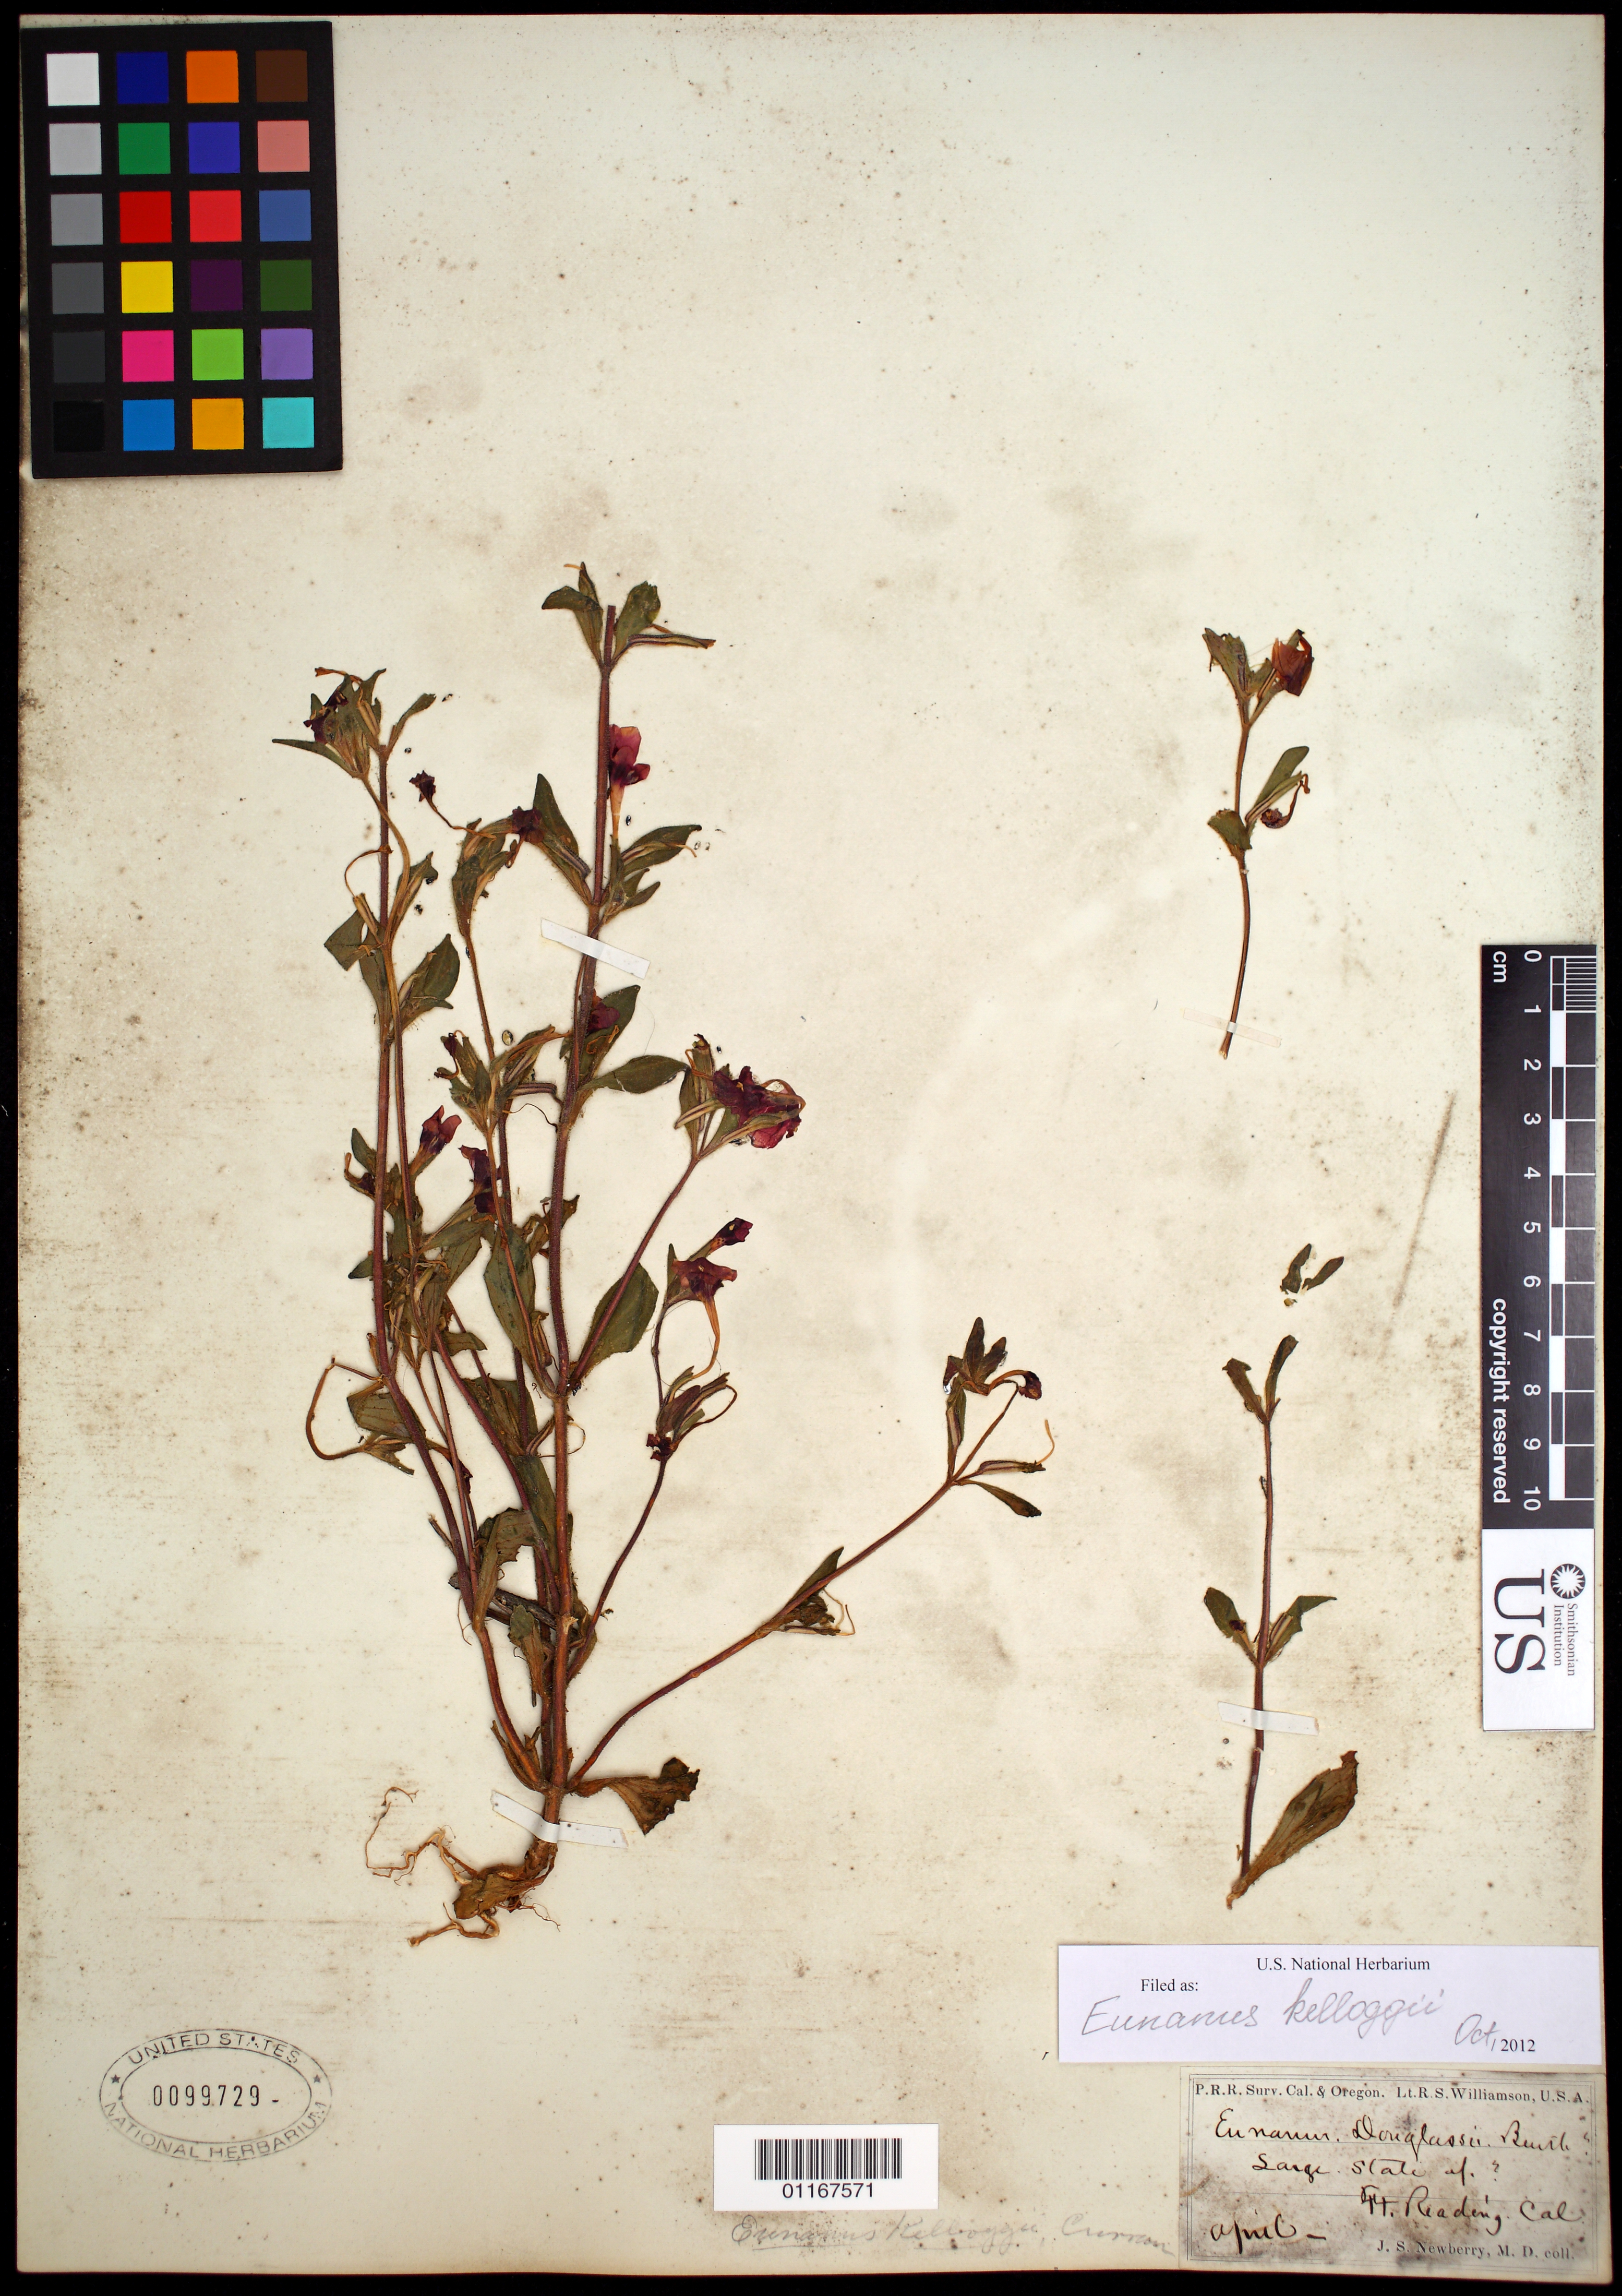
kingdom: Plantae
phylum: Tracheophyta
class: Magnoliopsida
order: Lamiales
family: Phrymaceae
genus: Eunanus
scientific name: Eunanus kelloggii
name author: Curran ex Greene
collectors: J. S. Newberry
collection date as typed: apr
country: United States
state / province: California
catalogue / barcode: US 99729